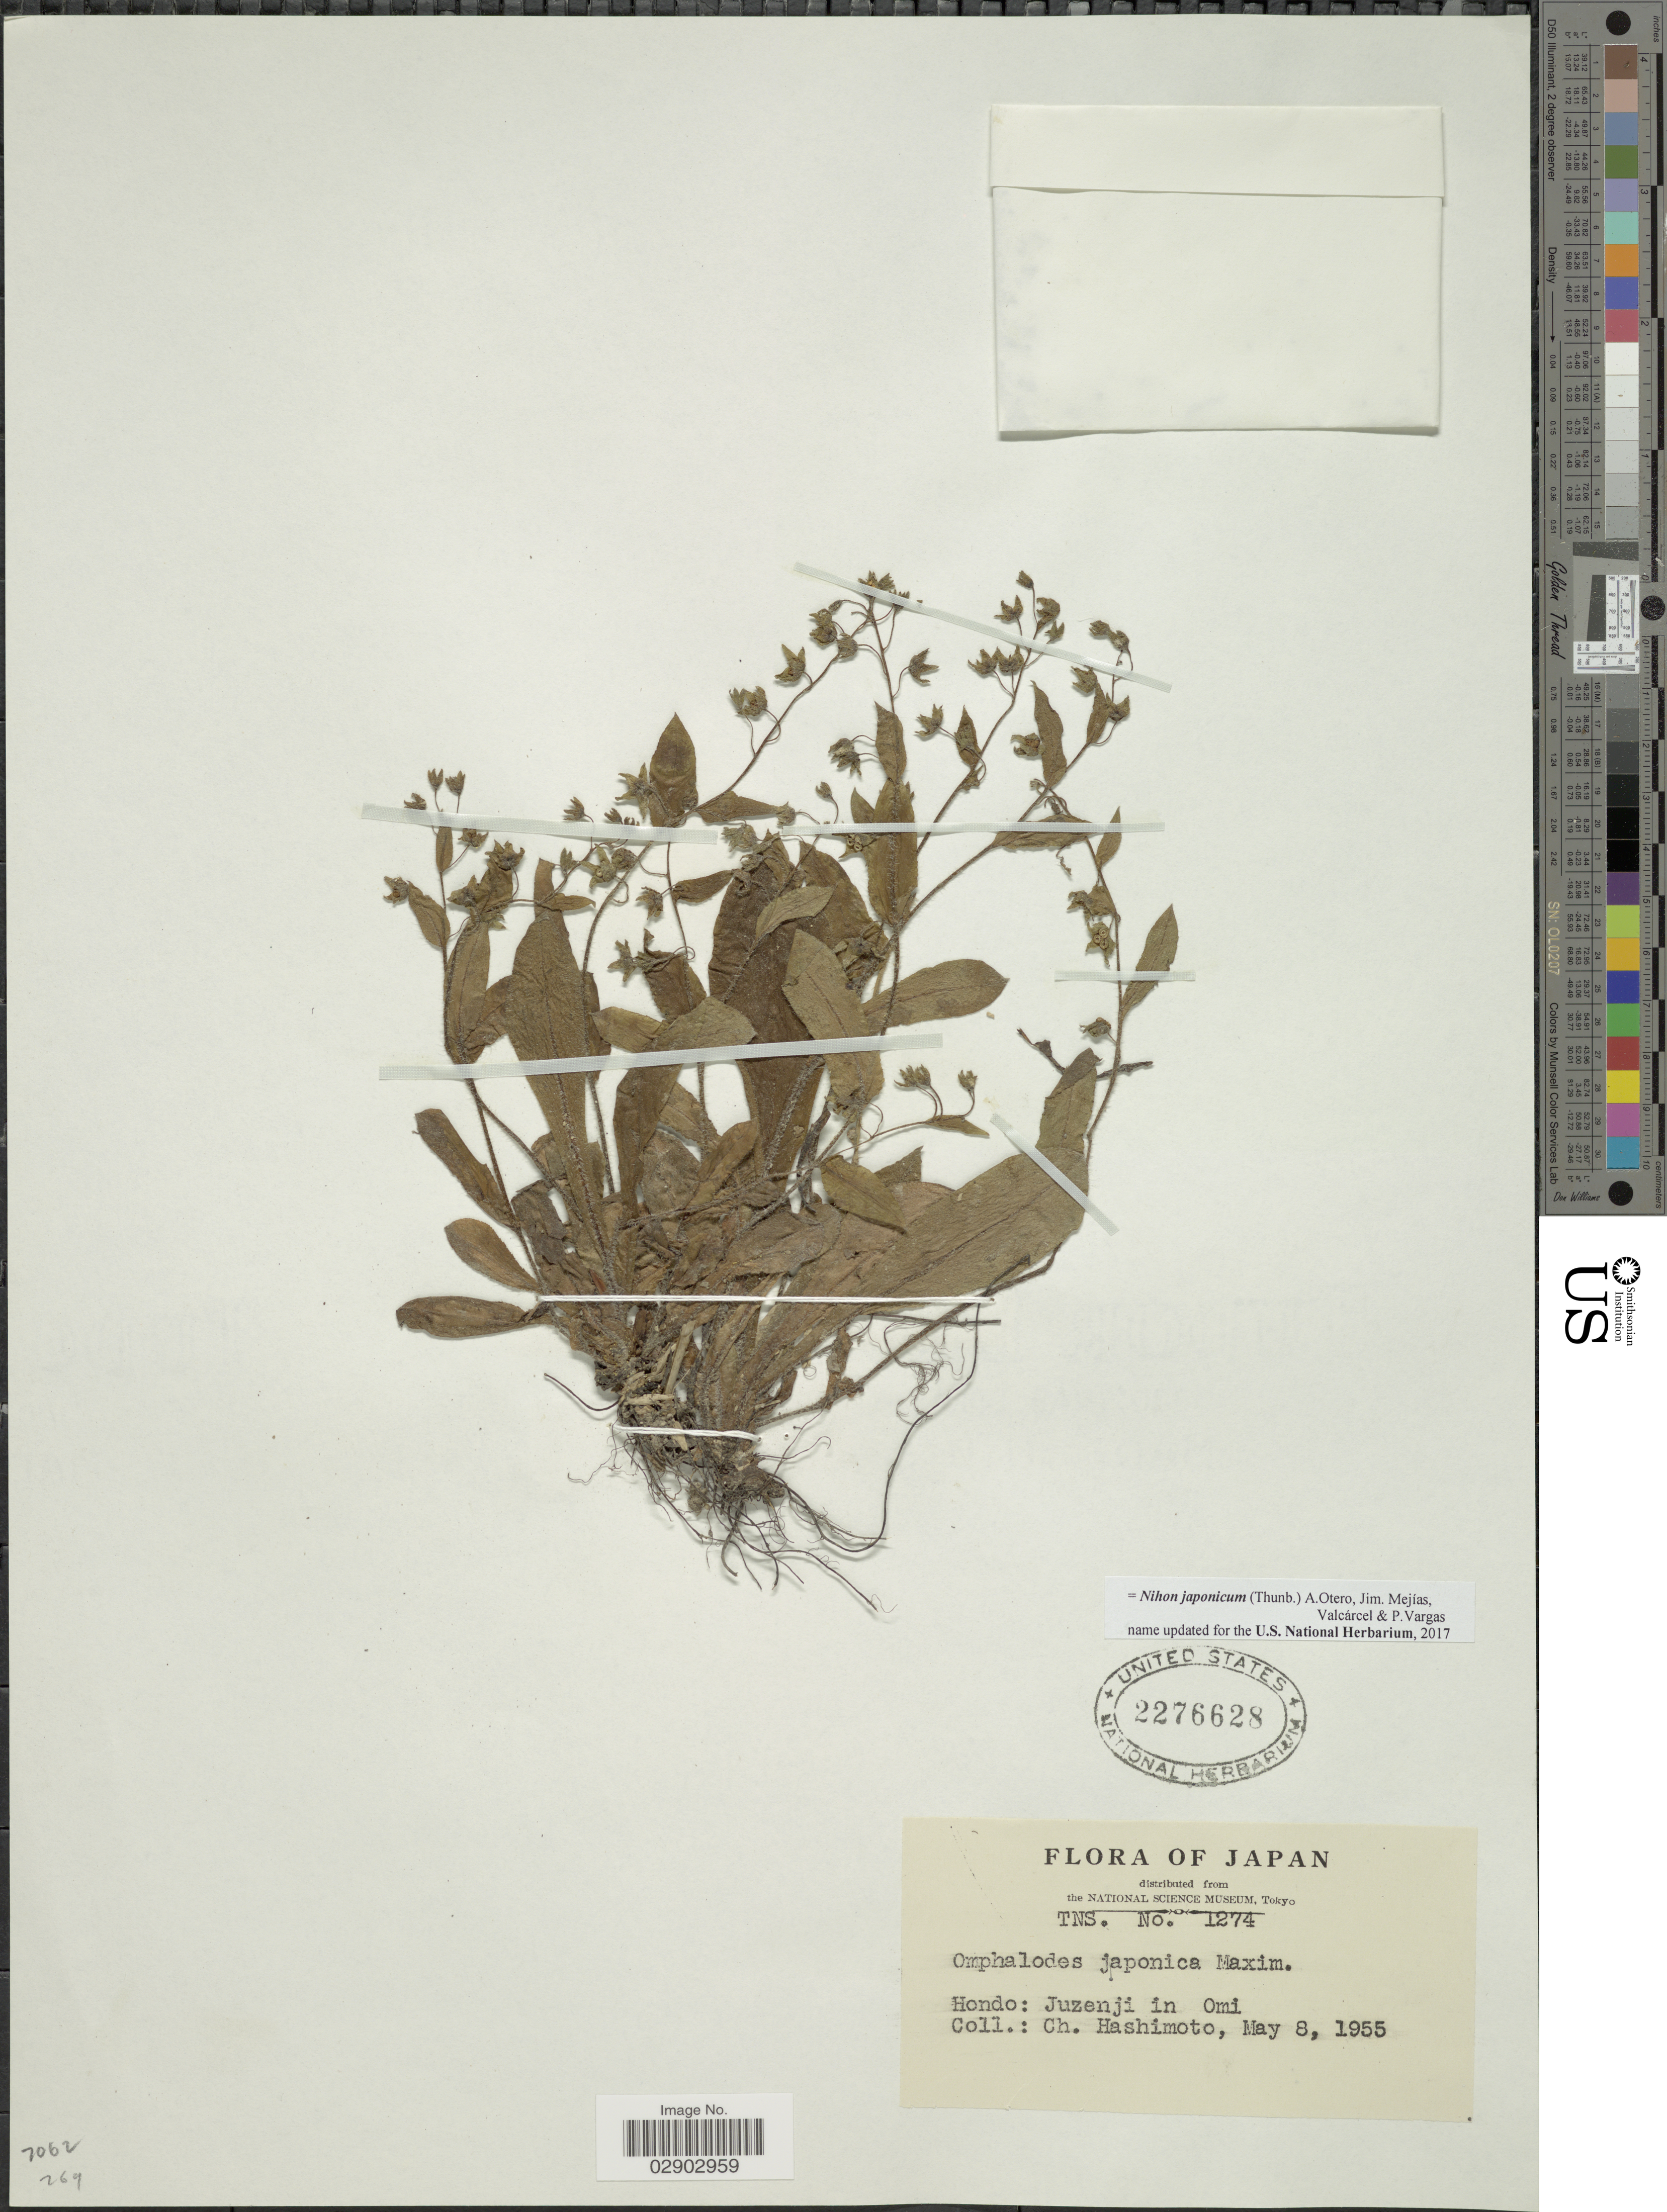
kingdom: Plantae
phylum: Tracheophyta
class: Magnoliopsida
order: Boraginales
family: Boraginaceae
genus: Nihon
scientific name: Nihon japonicum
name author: (Thunb.) A.Otero et al.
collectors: C. Hashimoto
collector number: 1274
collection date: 1955-05-08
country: Japan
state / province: Siga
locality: Hondo: Juzenji in Omi.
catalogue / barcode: US 2276628